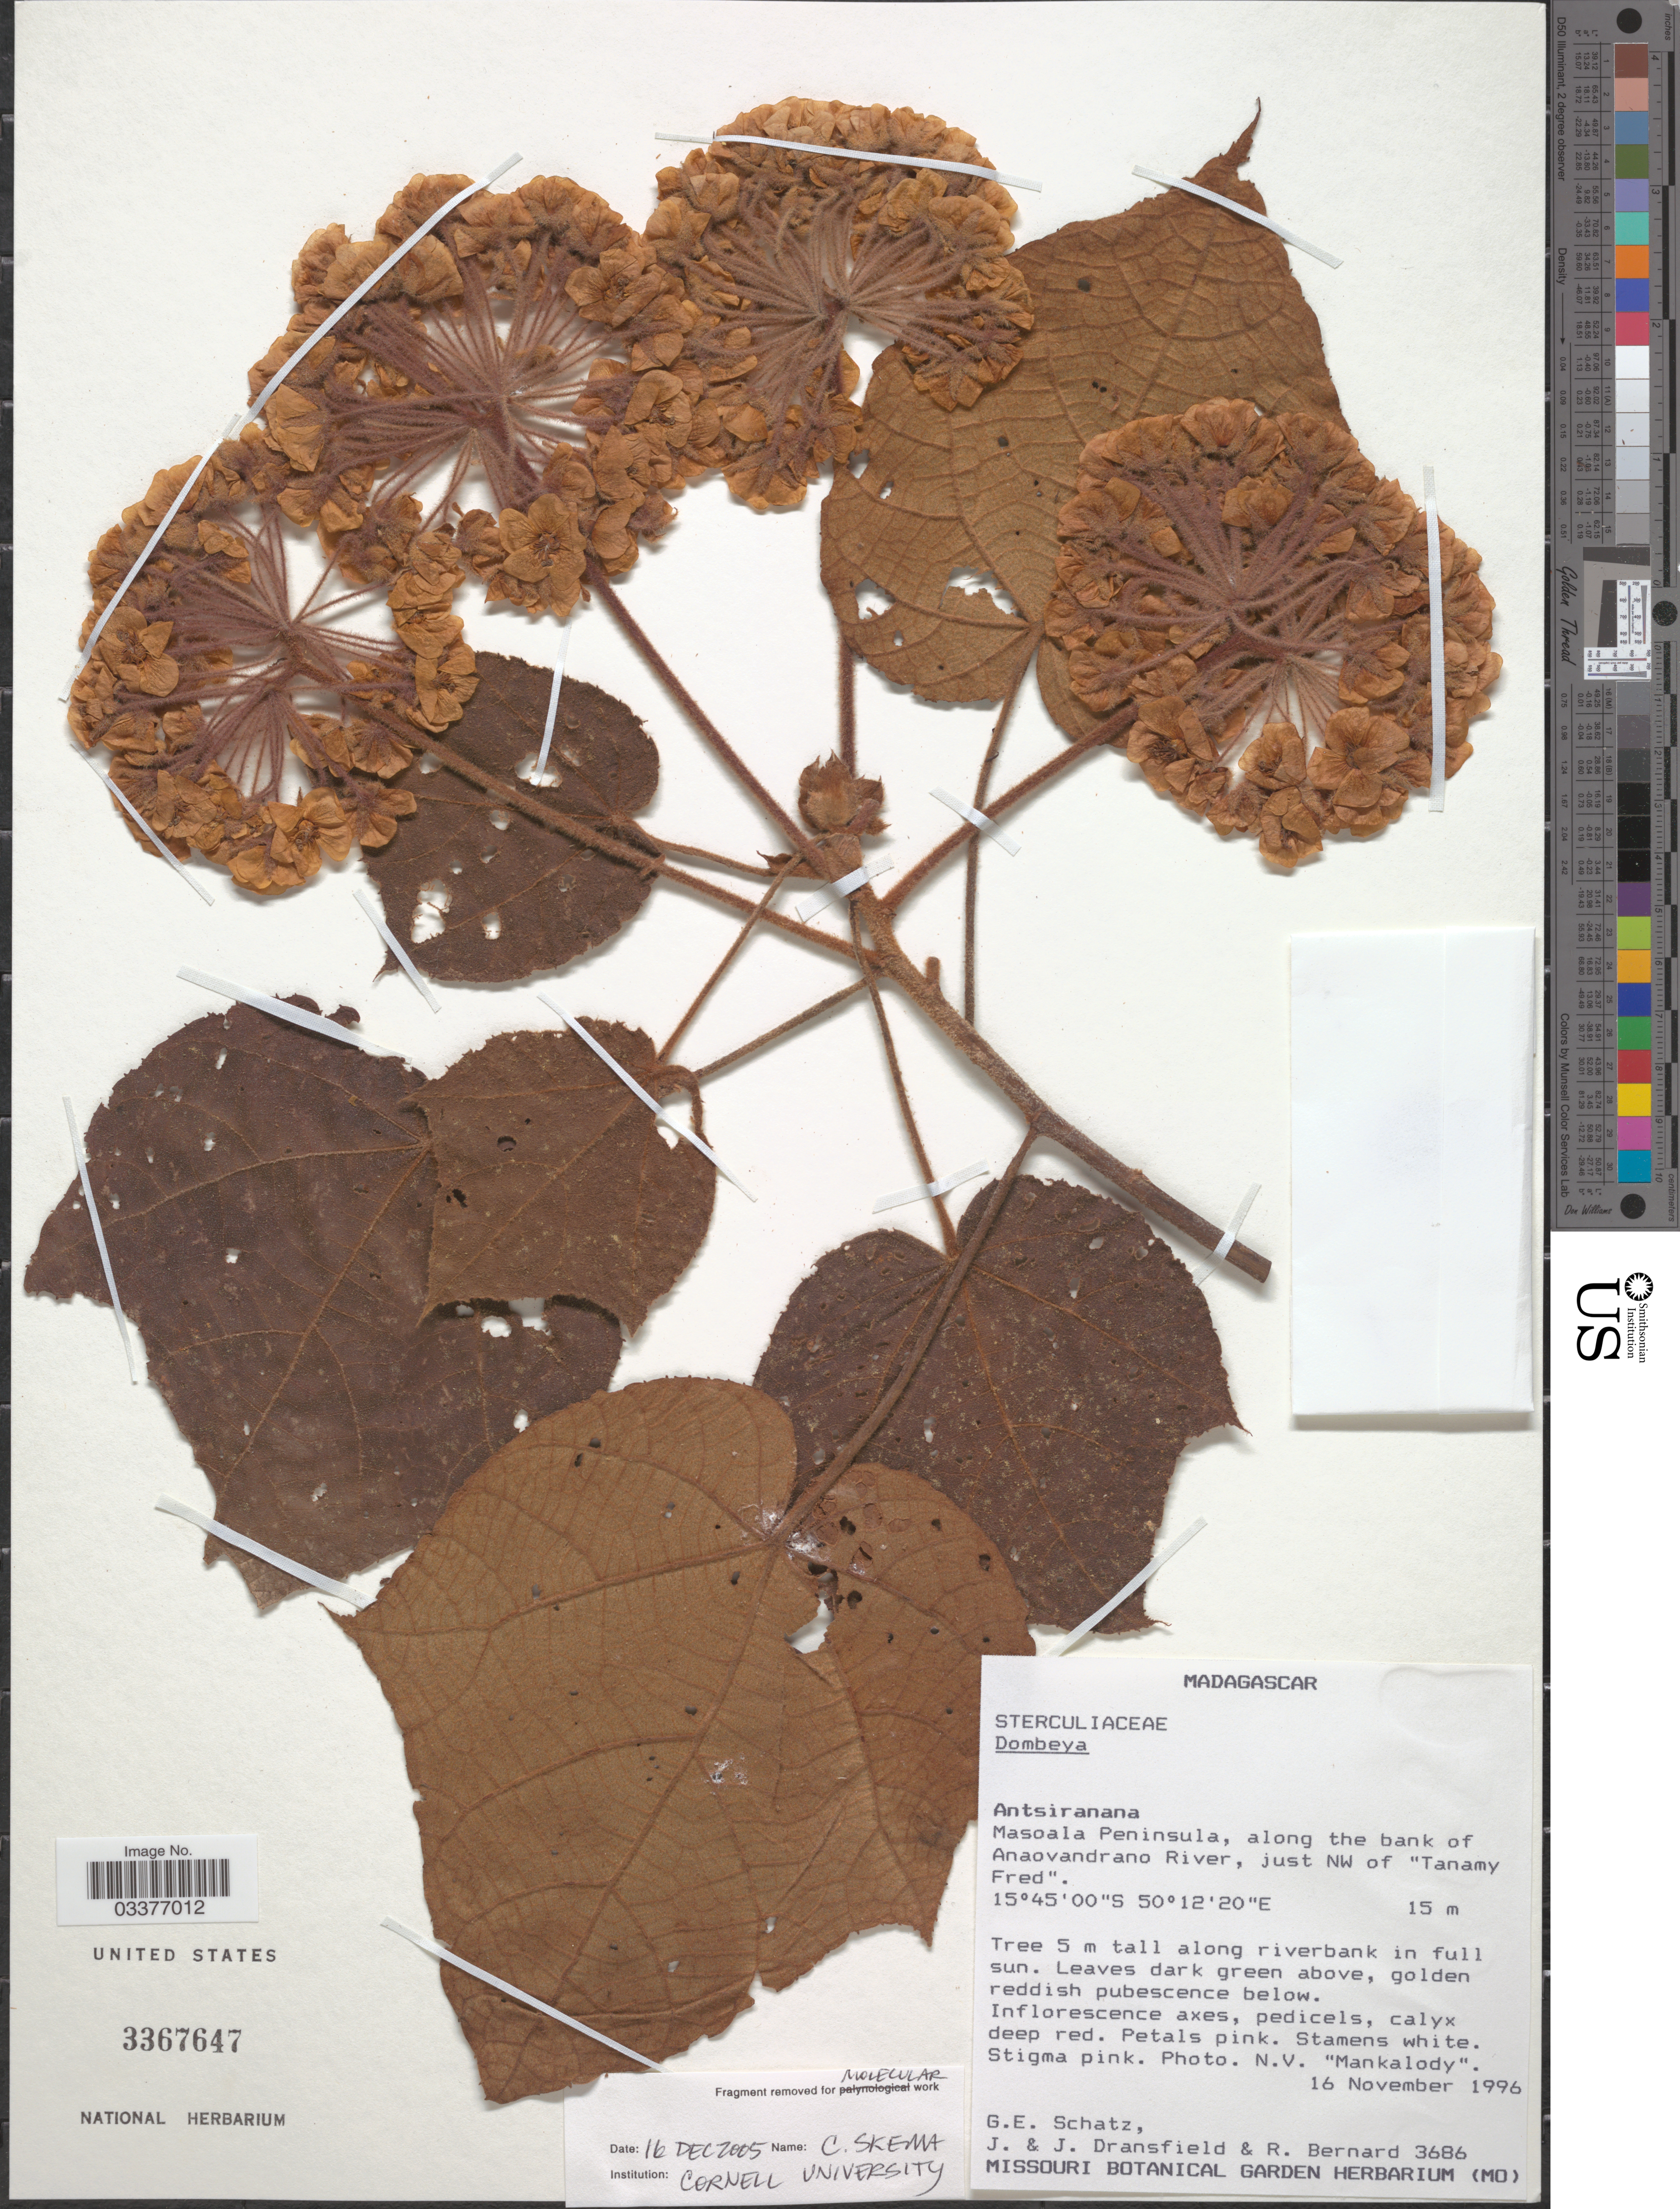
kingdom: Plantae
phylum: Tracheophyta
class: Magnoliopsida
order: Malvales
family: Malvaceae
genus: Dombeya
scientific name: Dombeya sp.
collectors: G. Schatz, J. Dransfield, J. Dransfield & R. Bernard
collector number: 3686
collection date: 1996-11-16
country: Madagascar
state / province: Sava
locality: Masoala Peninsula, along the bank of Anaovandrano River, just NW of "Tanamy Fred".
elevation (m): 15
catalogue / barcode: US 3367647